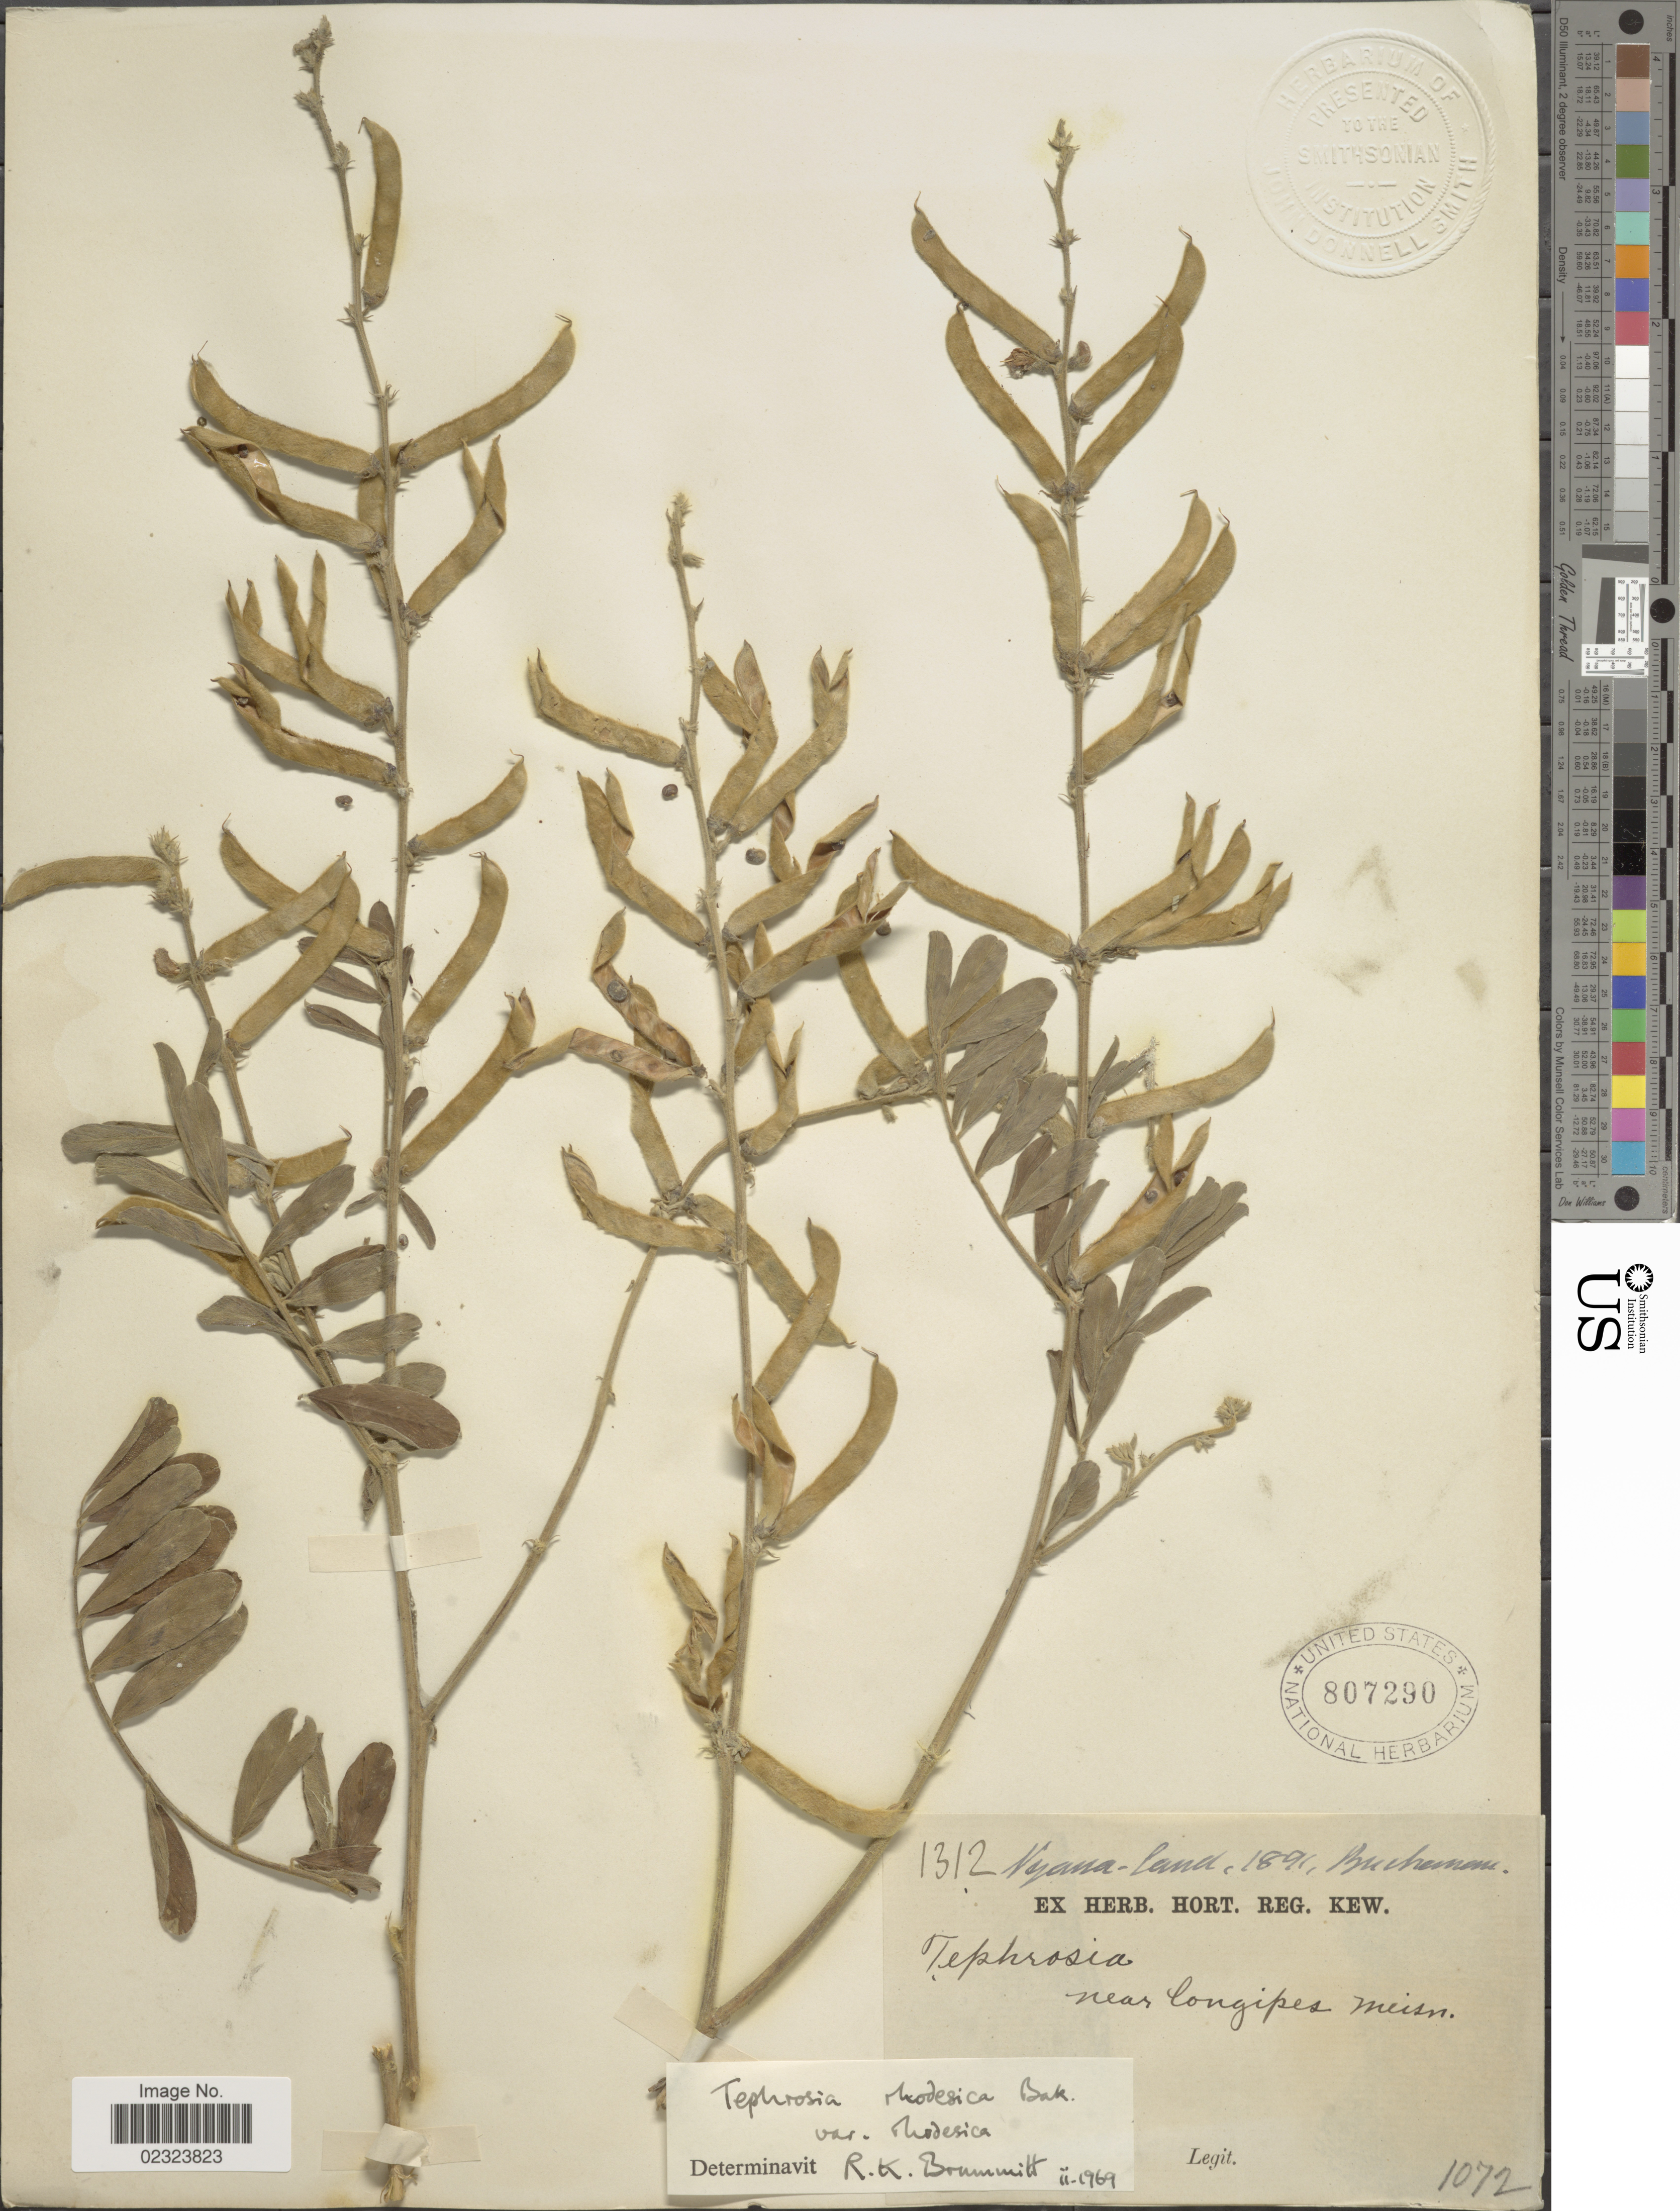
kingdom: Plantae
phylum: Tracheophyta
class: Magnoliopsida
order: Fabales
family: Fabaceae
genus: Tephrosia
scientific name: Tephrosia rhodesica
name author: Baker f.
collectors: -. Buchanan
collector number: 1312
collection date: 1891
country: Malawi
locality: Nyassa-land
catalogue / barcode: US 807290